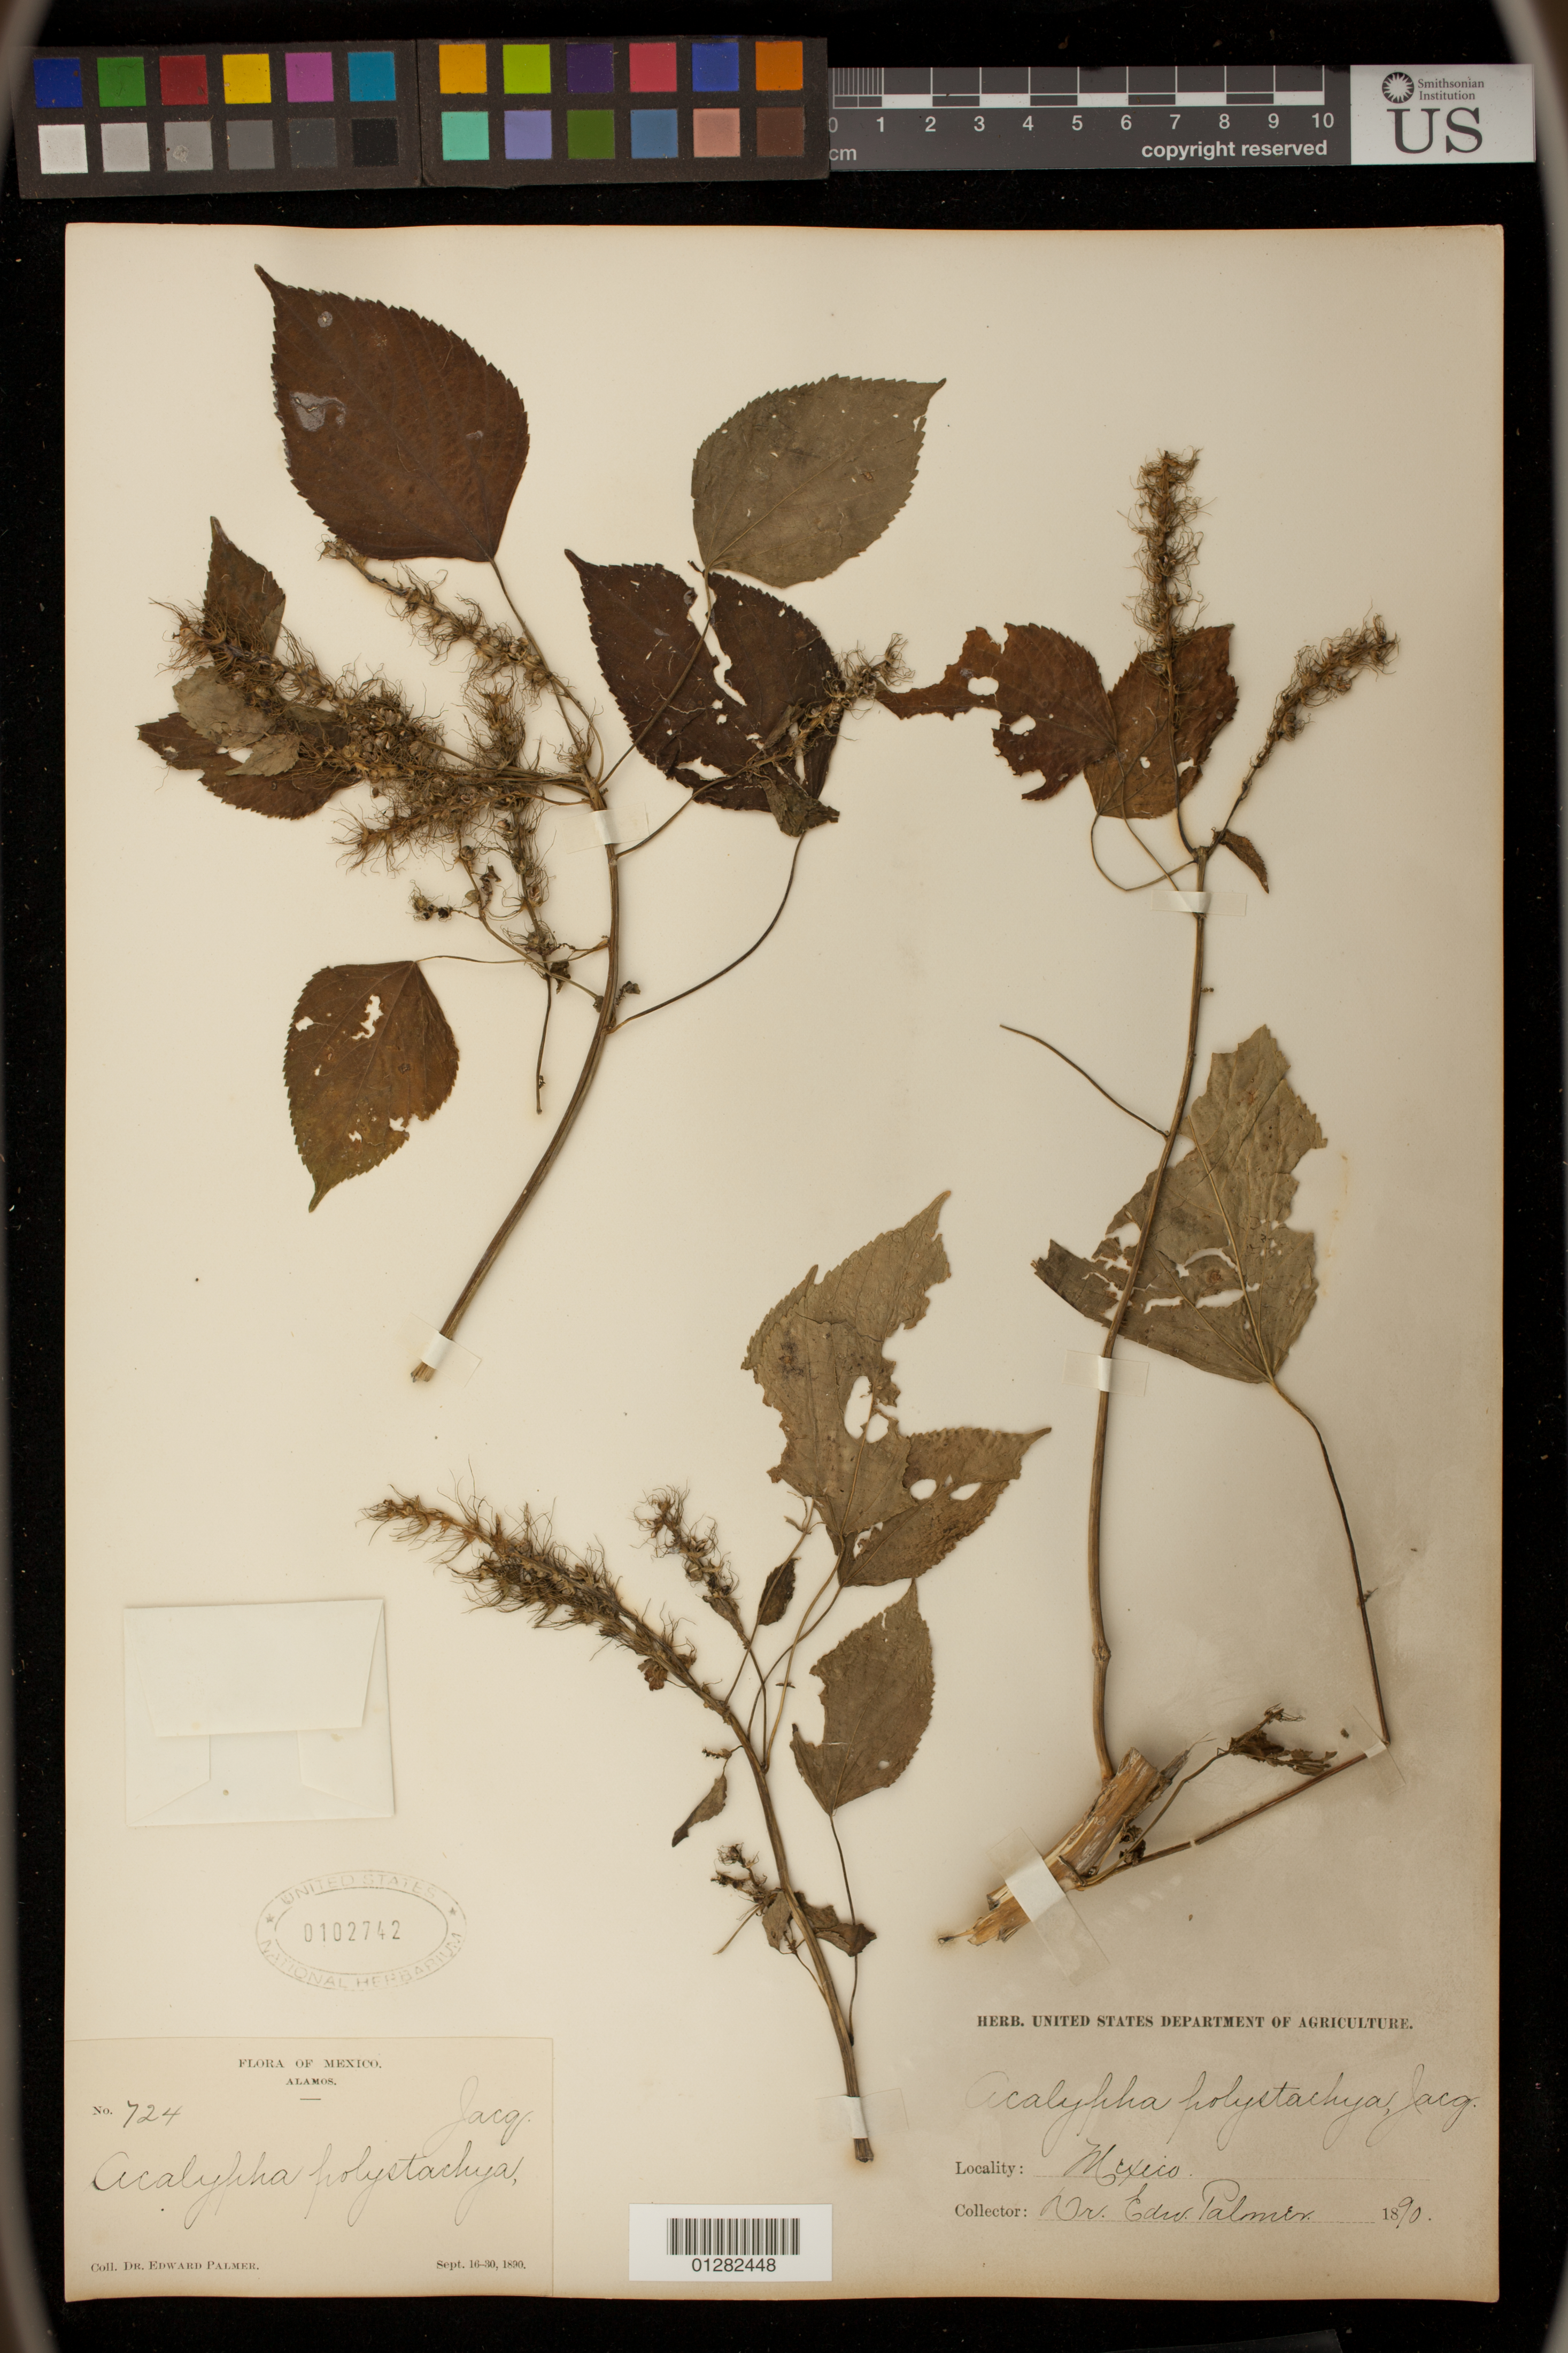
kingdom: Plantae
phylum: Tracheophyta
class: Magnoliopsida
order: Malpighiales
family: Euphorbiaceae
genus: Acalypha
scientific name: Acalypha polystachya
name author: Jacq.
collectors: R. M. King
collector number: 724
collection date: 1890-09-16/1890-09-30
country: Mexico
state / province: Sonora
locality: Alamos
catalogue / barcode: US 102742